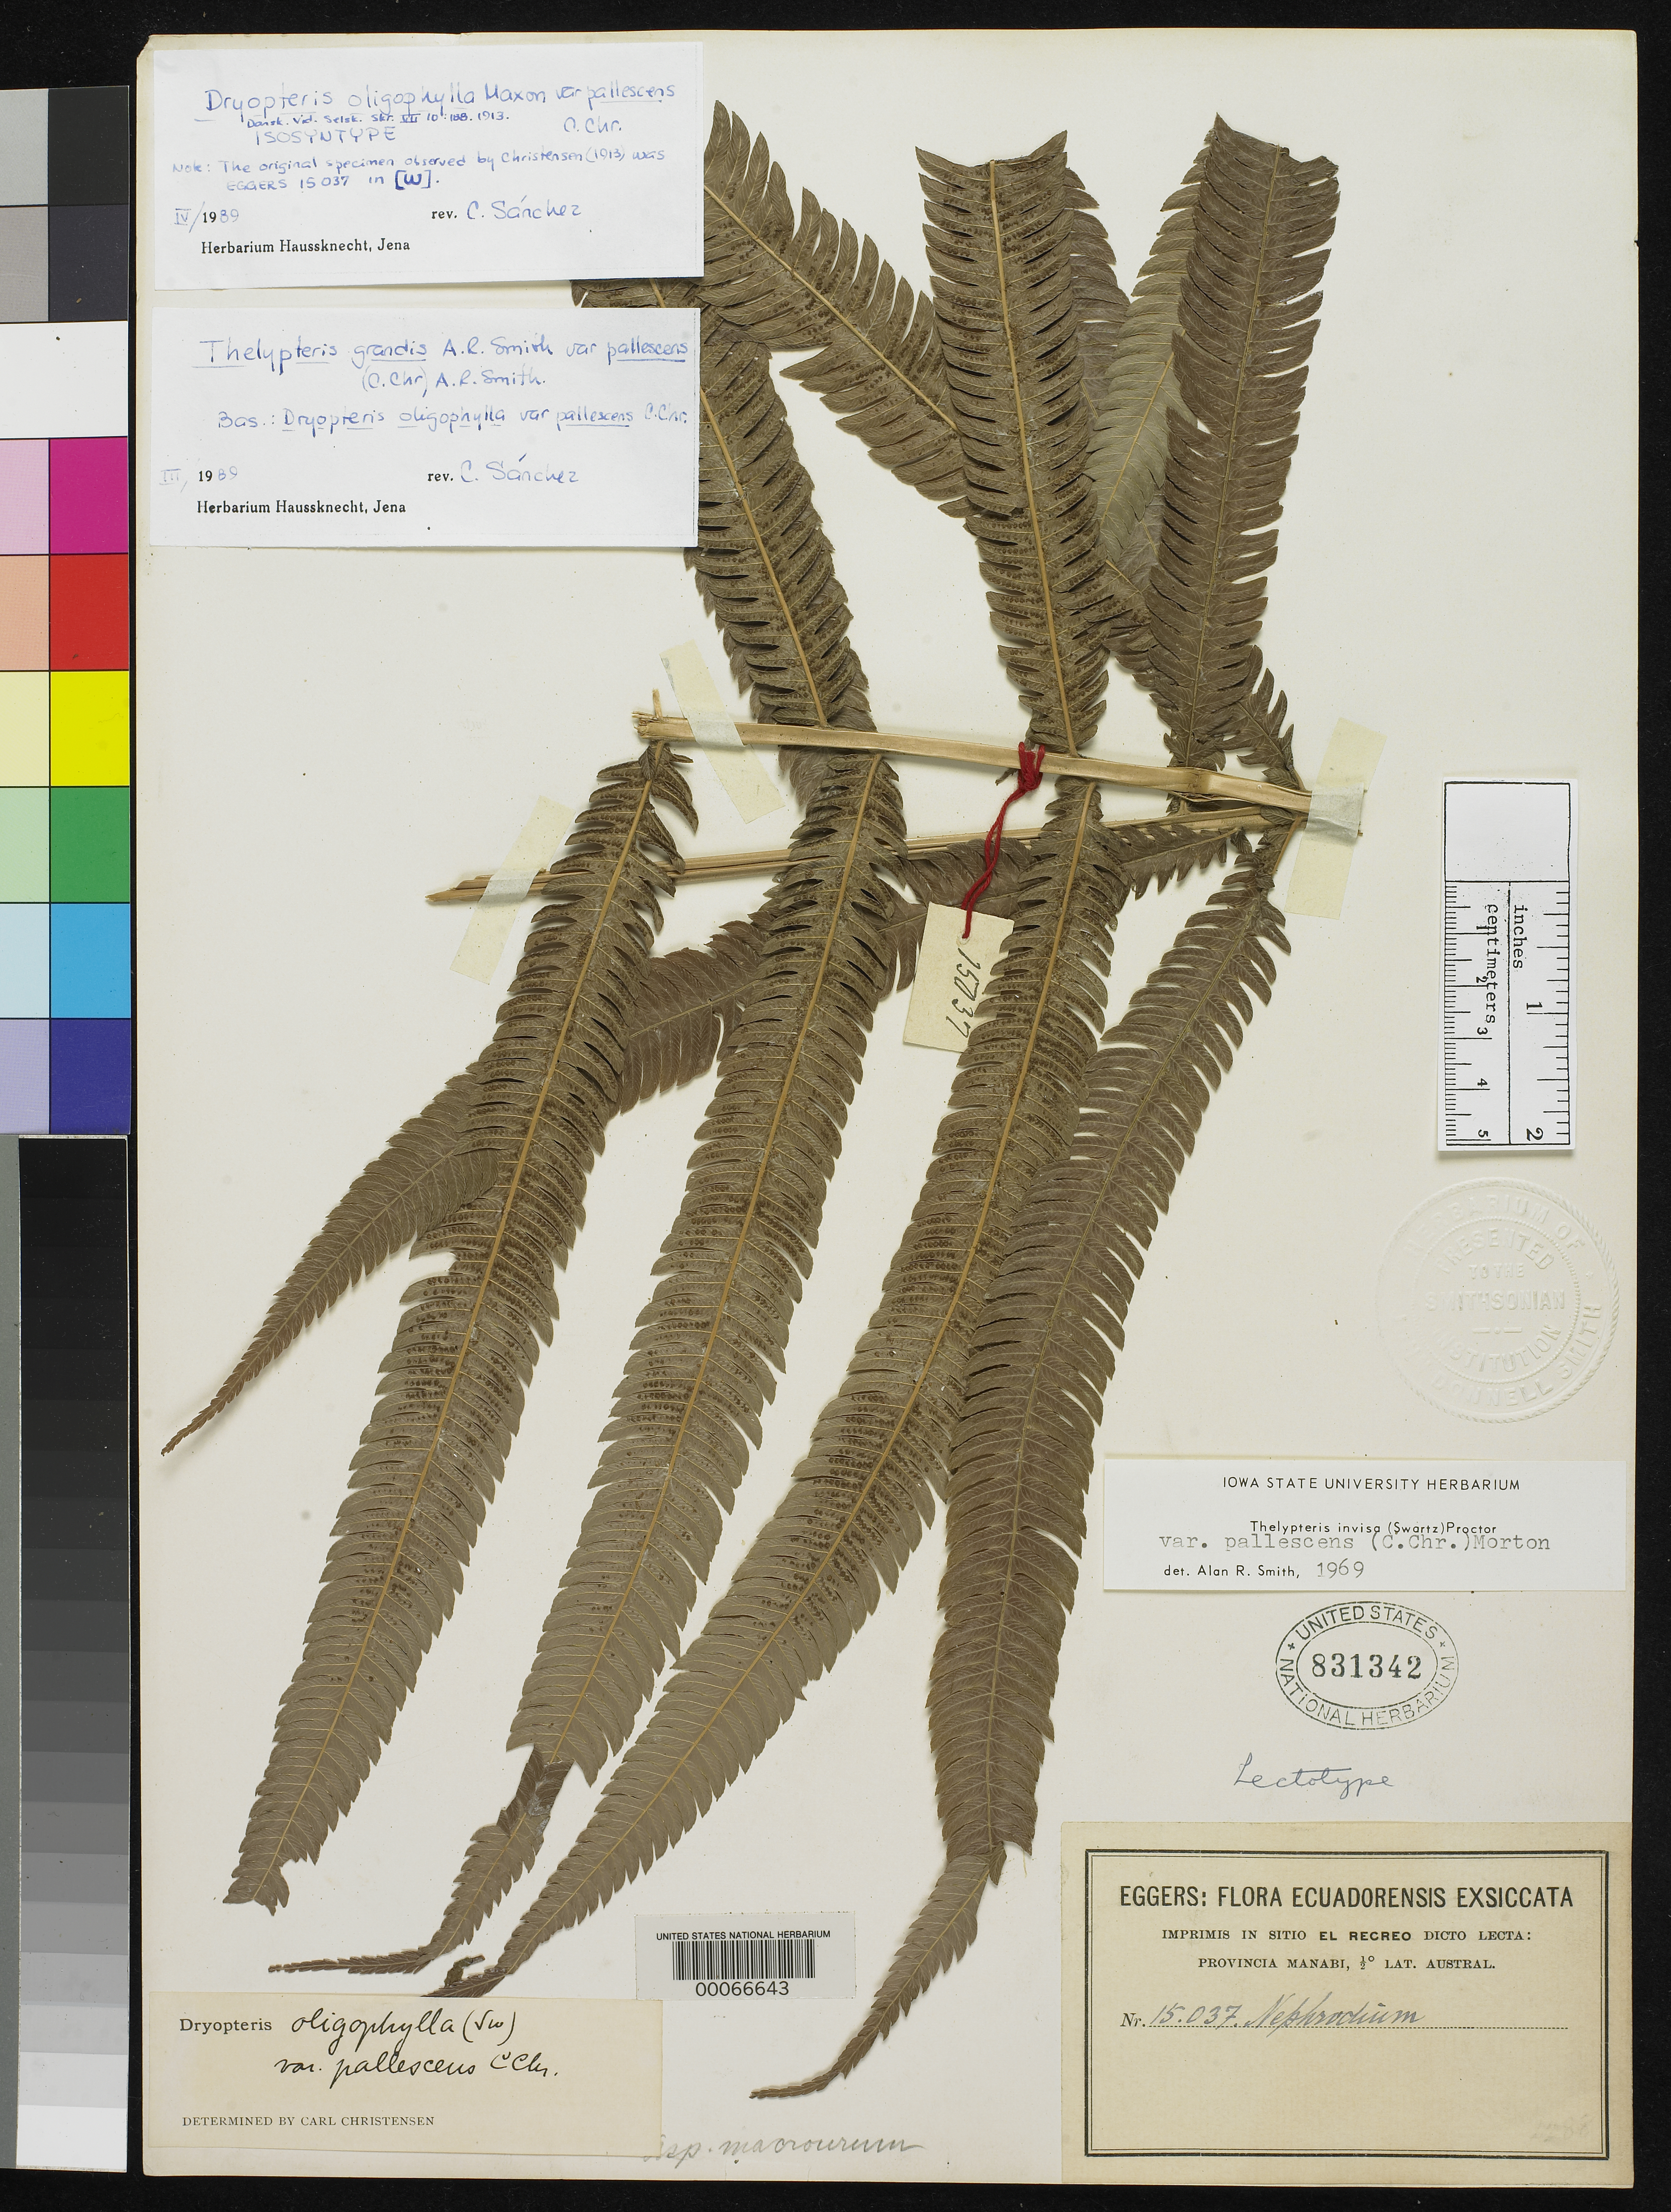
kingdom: Plantae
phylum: Tracheophyta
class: Polypodiopsida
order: Polypodiales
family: Dryopteridaceae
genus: Dryopteris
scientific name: Dryopteris oligophylla var. pallescens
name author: C. Chr.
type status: Lectotype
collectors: H. F. A. von Eggers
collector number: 15037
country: Ecuador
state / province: Manabí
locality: El Recreo.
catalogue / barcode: US 831342